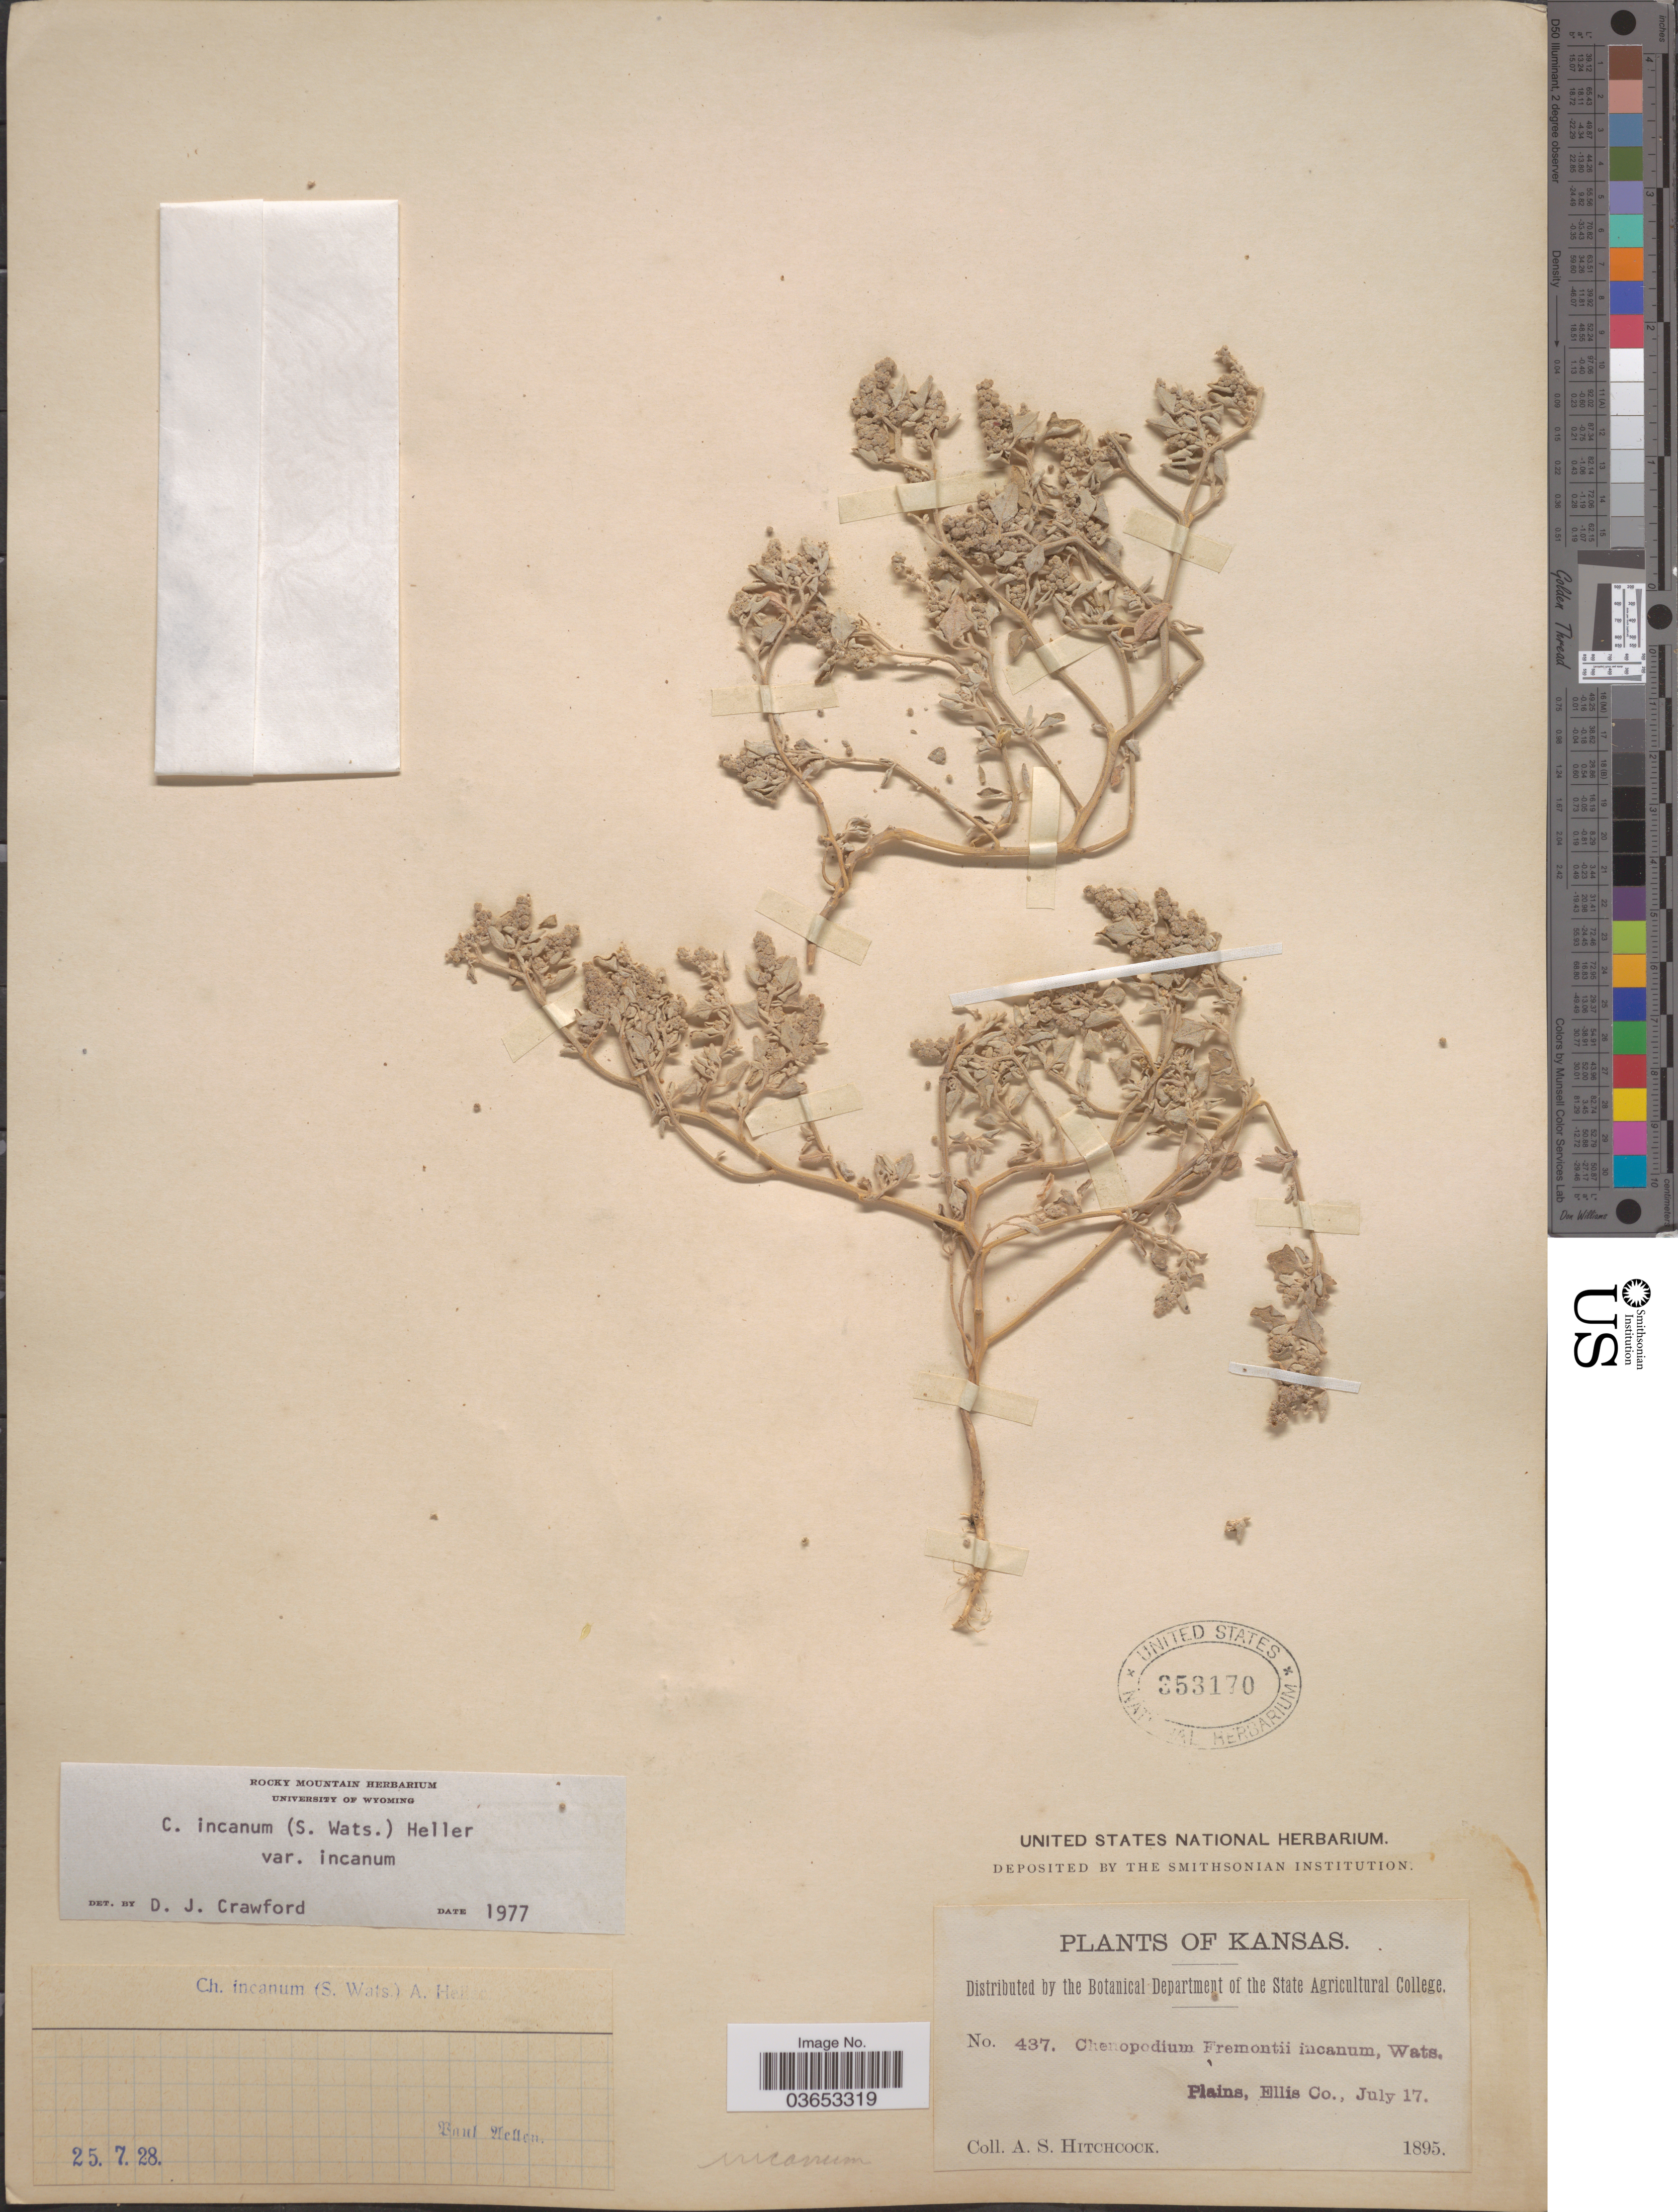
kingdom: Plantae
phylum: Tracheophyta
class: Magnoliopsida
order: Caryophyllales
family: Amaranthaceae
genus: Chenopodium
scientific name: Chenopodium incanum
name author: (S. Watson) A. Heller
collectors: A. S. Hitchcock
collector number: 437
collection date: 1895-07-17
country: United States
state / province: Kansas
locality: Plains, Ellis Co.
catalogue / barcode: US 353170